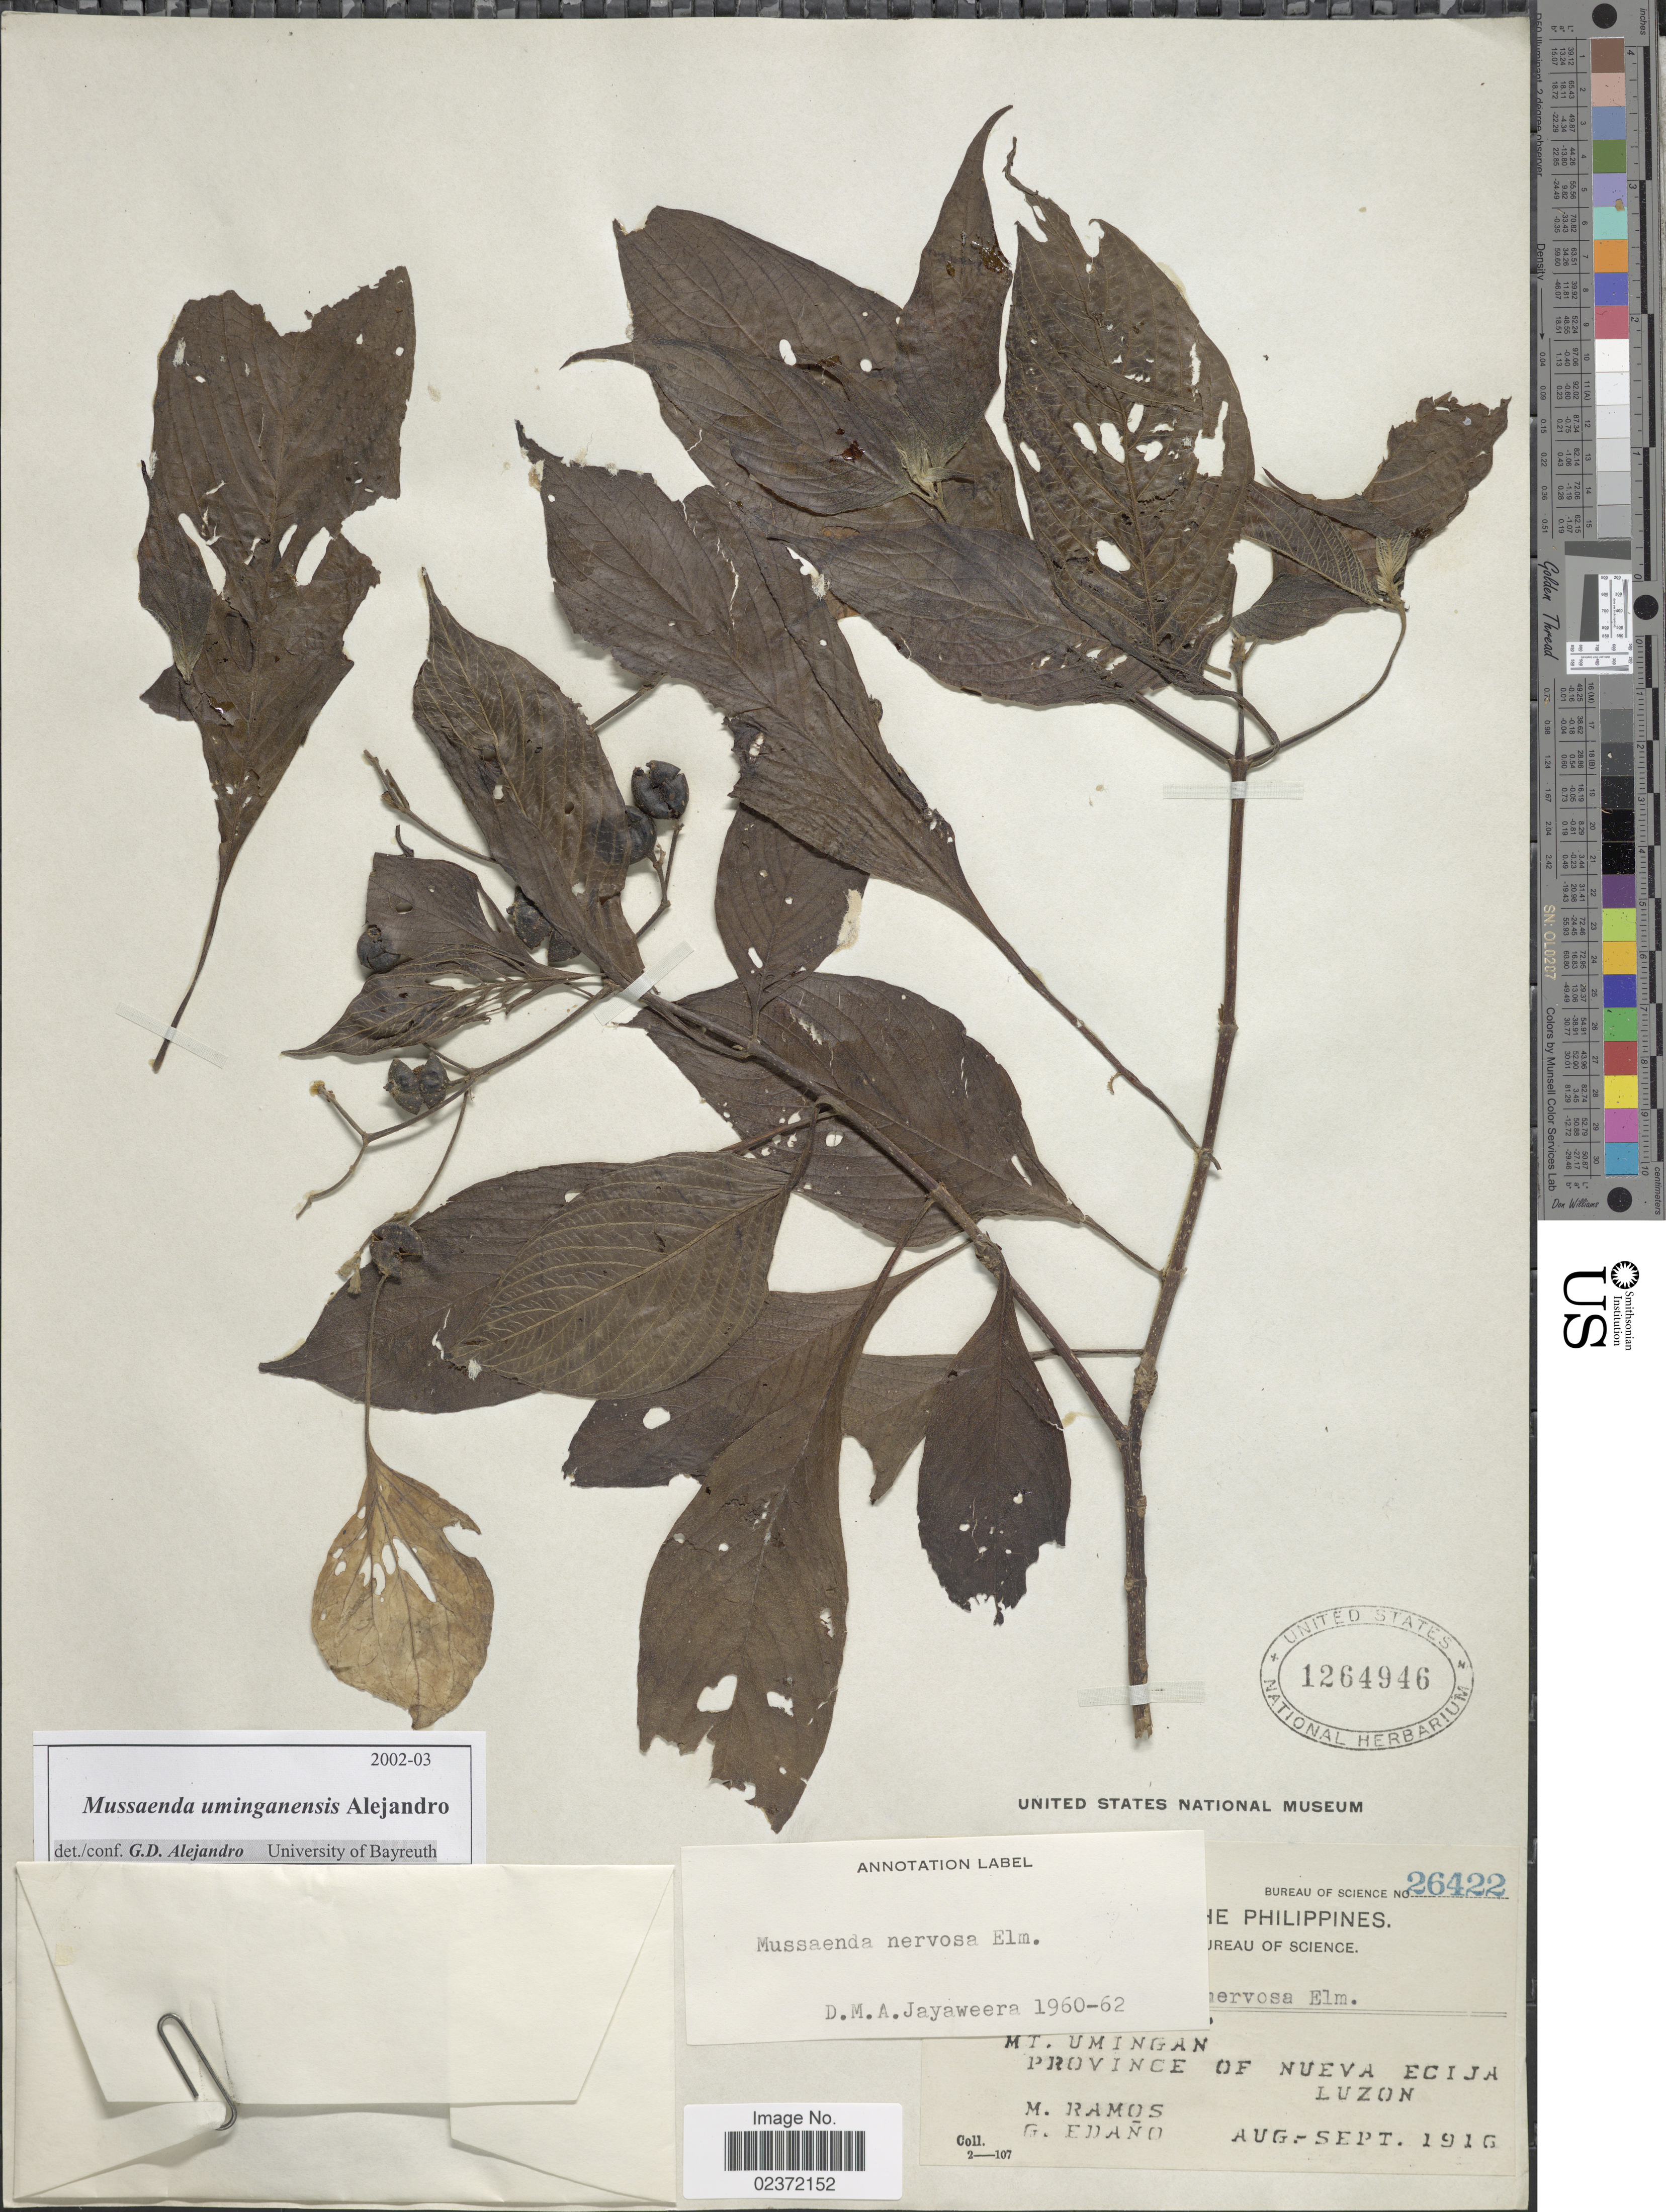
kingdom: Plantae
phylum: Tracheophyta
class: Magnoliopsida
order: Gentianales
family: Rubiaceae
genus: Mussaenda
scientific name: Mussaenda uminganensis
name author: Alejandro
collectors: M. Ramos & G. Edaño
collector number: Bureau of Science 26422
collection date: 1916-08/1916-09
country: Philippines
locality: Mt. Umingan, Province of Nueva Ecjia, Luzon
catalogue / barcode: US 1264946